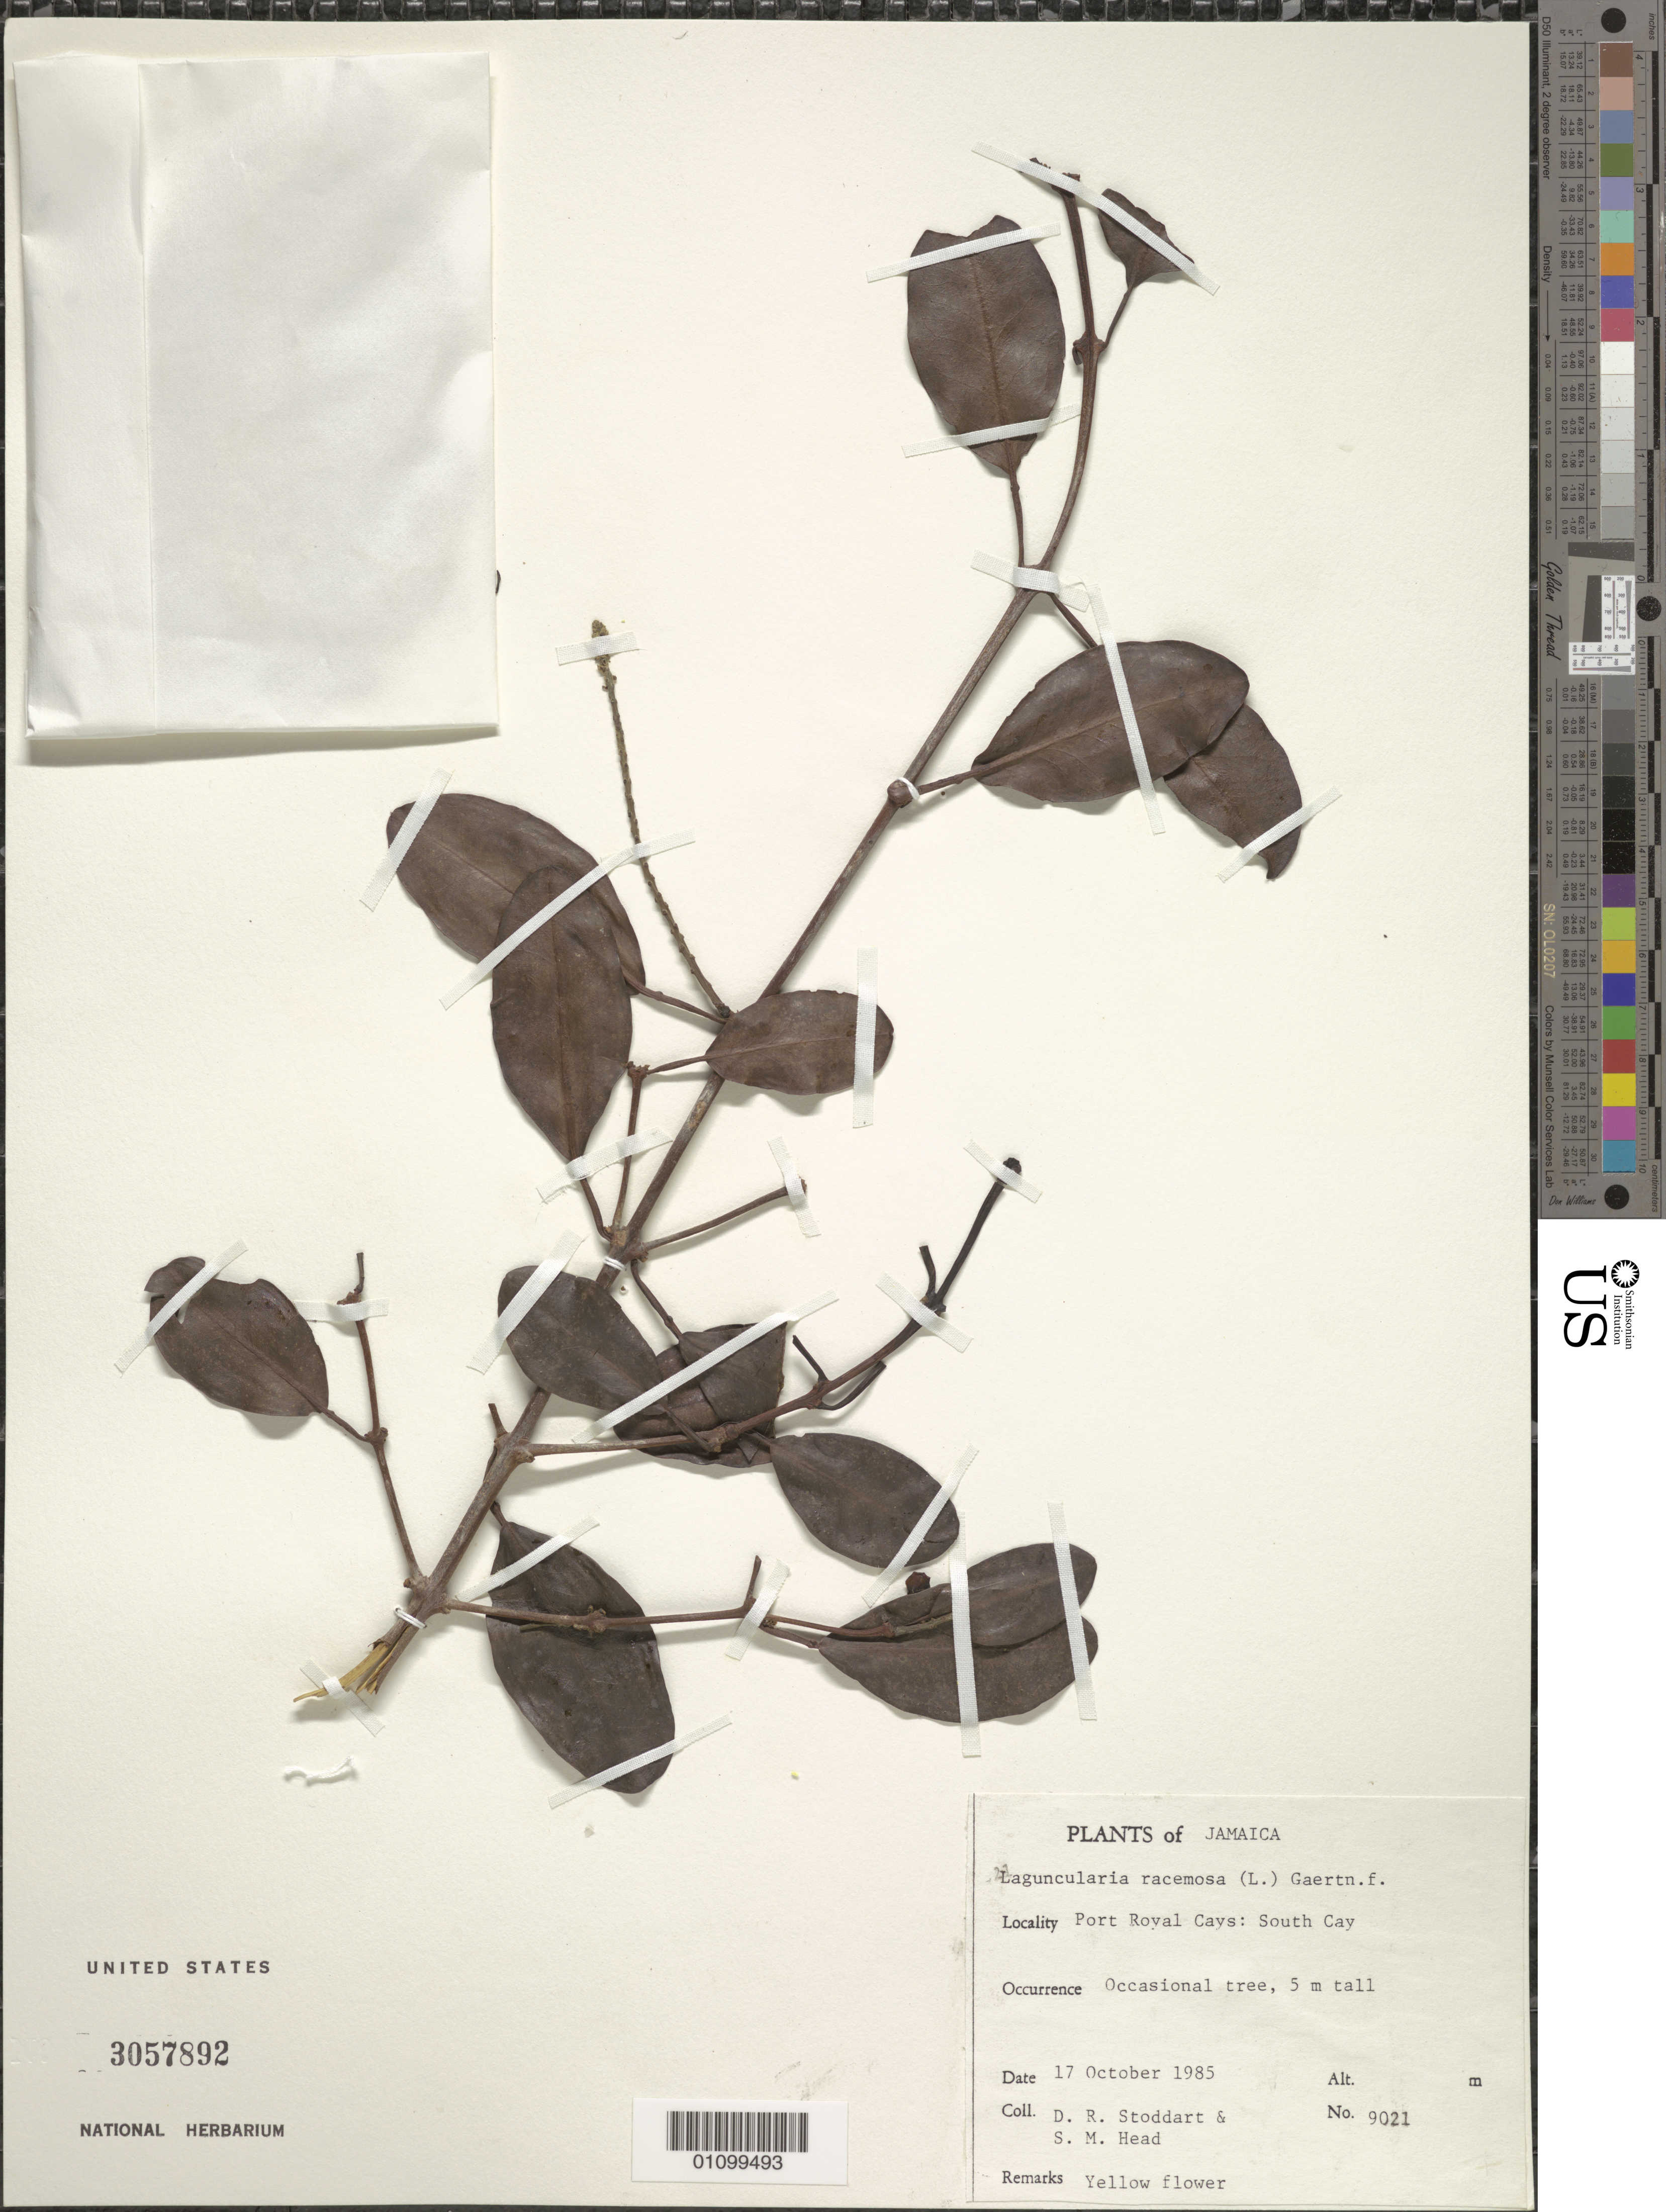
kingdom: Plantae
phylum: Tracheophyta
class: Magnoliopsida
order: Myrtales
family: Combretaceae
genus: Laguncularia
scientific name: Laguncularia racemosa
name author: (L.) C.F. Gaertn.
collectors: D. R. Stoddart & S. Head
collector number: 9021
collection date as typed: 17 Oct 1985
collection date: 1985-10-17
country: Jamaica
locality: Port Royal Cays: South Cay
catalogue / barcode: US 3057892